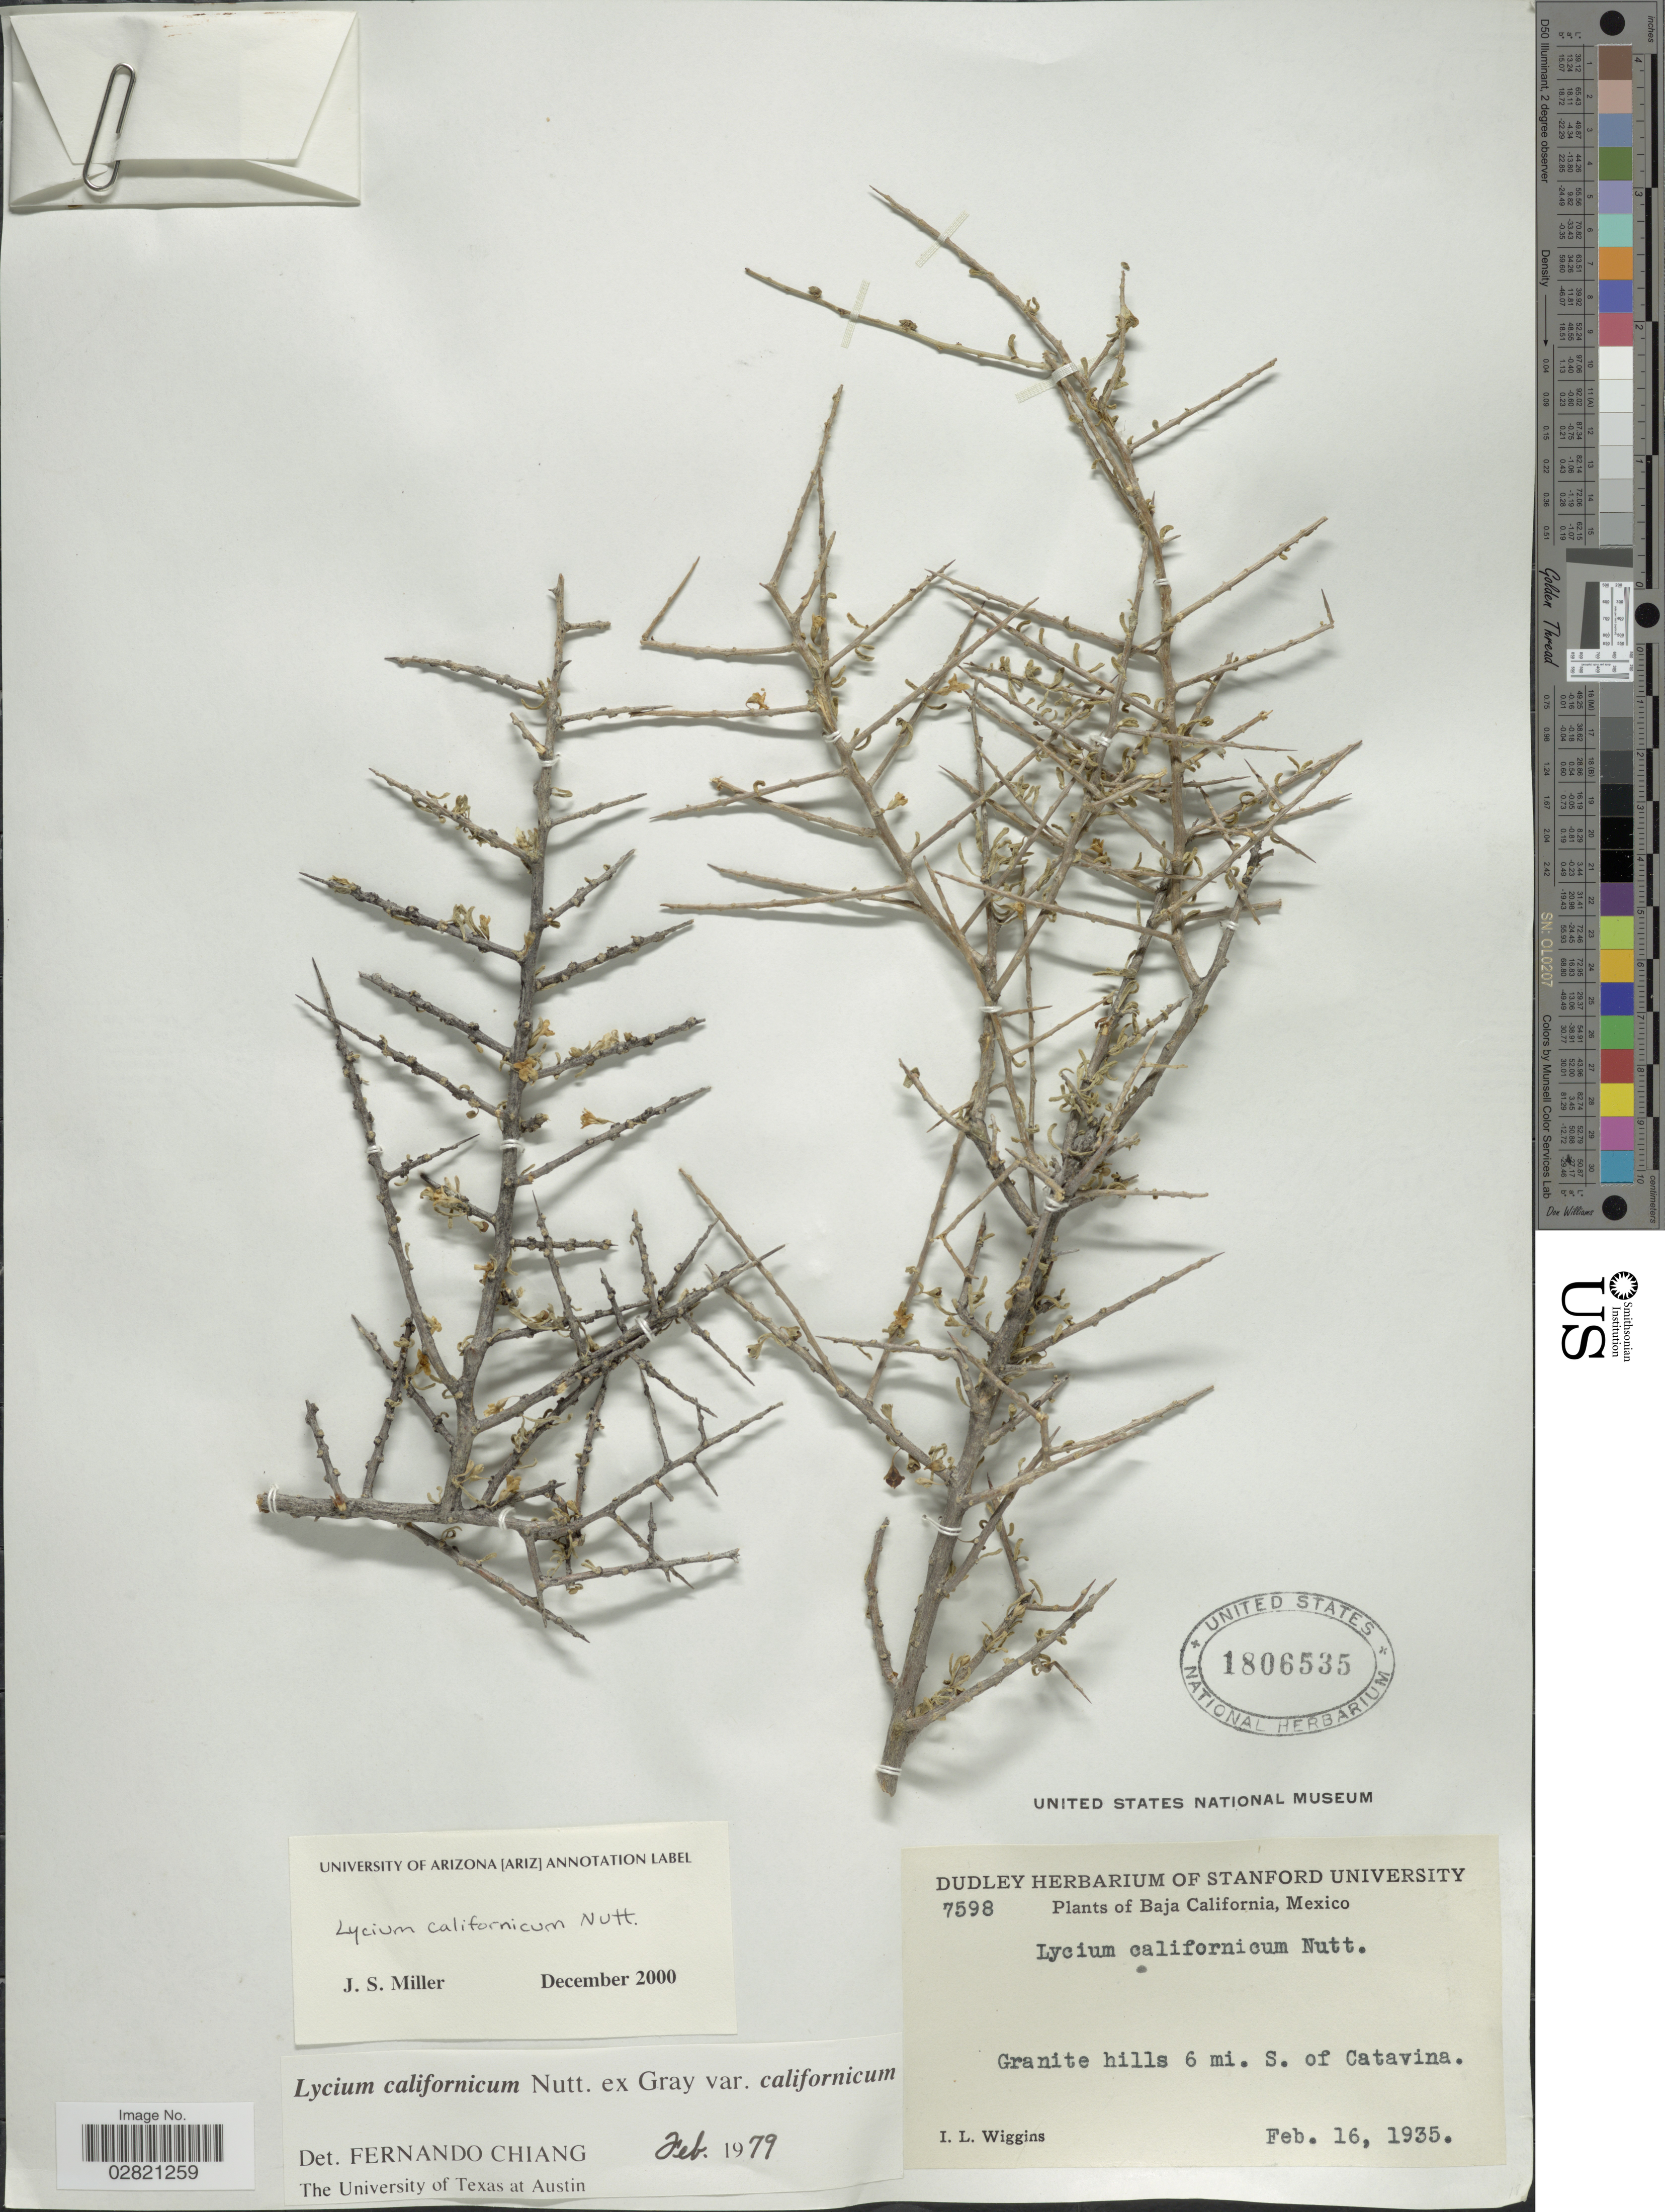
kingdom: Plantae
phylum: Tracheophyta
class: Magnoliopsida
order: Solanales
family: Solanaceae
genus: Lycium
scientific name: Lycium californicum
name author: Nutt. ex A. Gray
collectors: I. L. Wiggins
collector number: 7598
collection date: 1935-02-16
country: Mexico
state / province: Baja California Norte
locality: Granite hills 6 mi. S. of Catavina.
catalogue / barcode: US 1806535